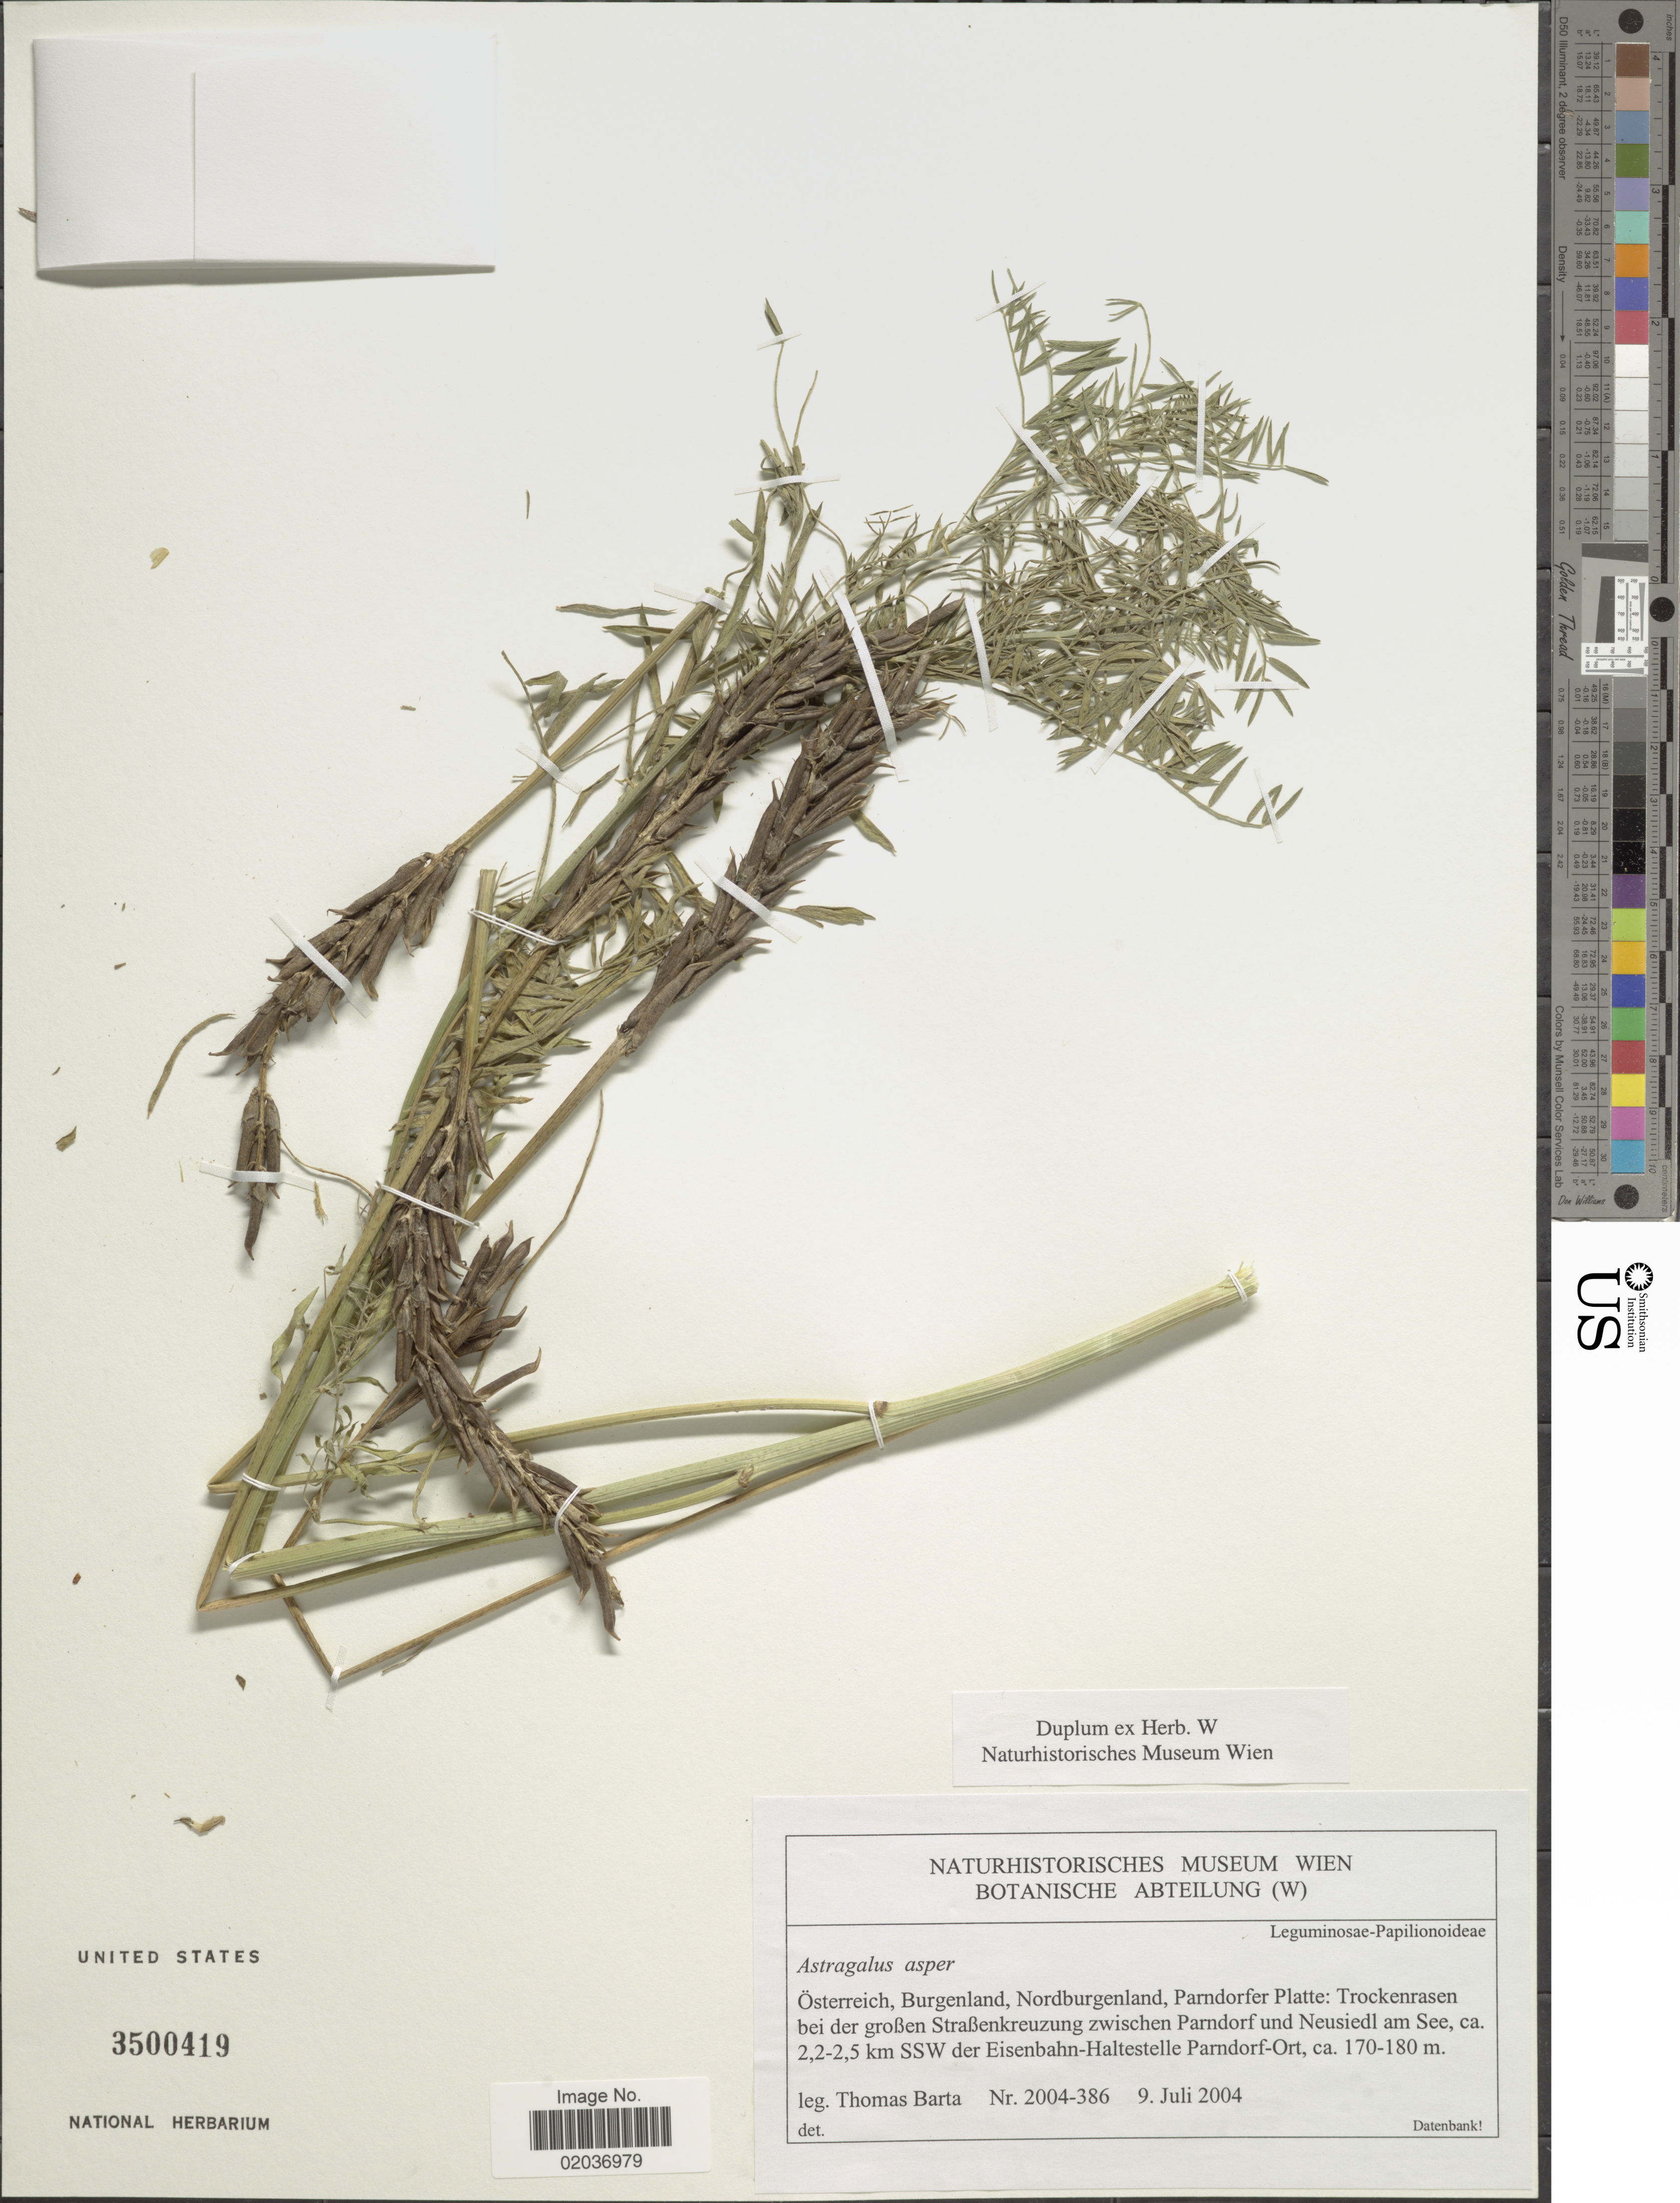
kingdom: Plantae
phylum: Tracheophyta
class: Magnoliopsida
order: Fabales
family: Fabaceae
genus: Astragalus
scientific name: Astragalus asper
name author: Jacq.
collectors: T. Barta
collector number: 2004-386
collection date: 2004-07-09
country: Austria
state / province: Burgenland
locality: Österreich, Nordburgenland, Parndorfer Platte: Trockenrasen bei der großen zwischen Parndorf und Neusiedl am See, ca. 2,2-2,5 km SSW der Eisenbahn-Haltestelle Parndorf-Ort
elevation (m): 170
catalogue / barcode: US 3500419